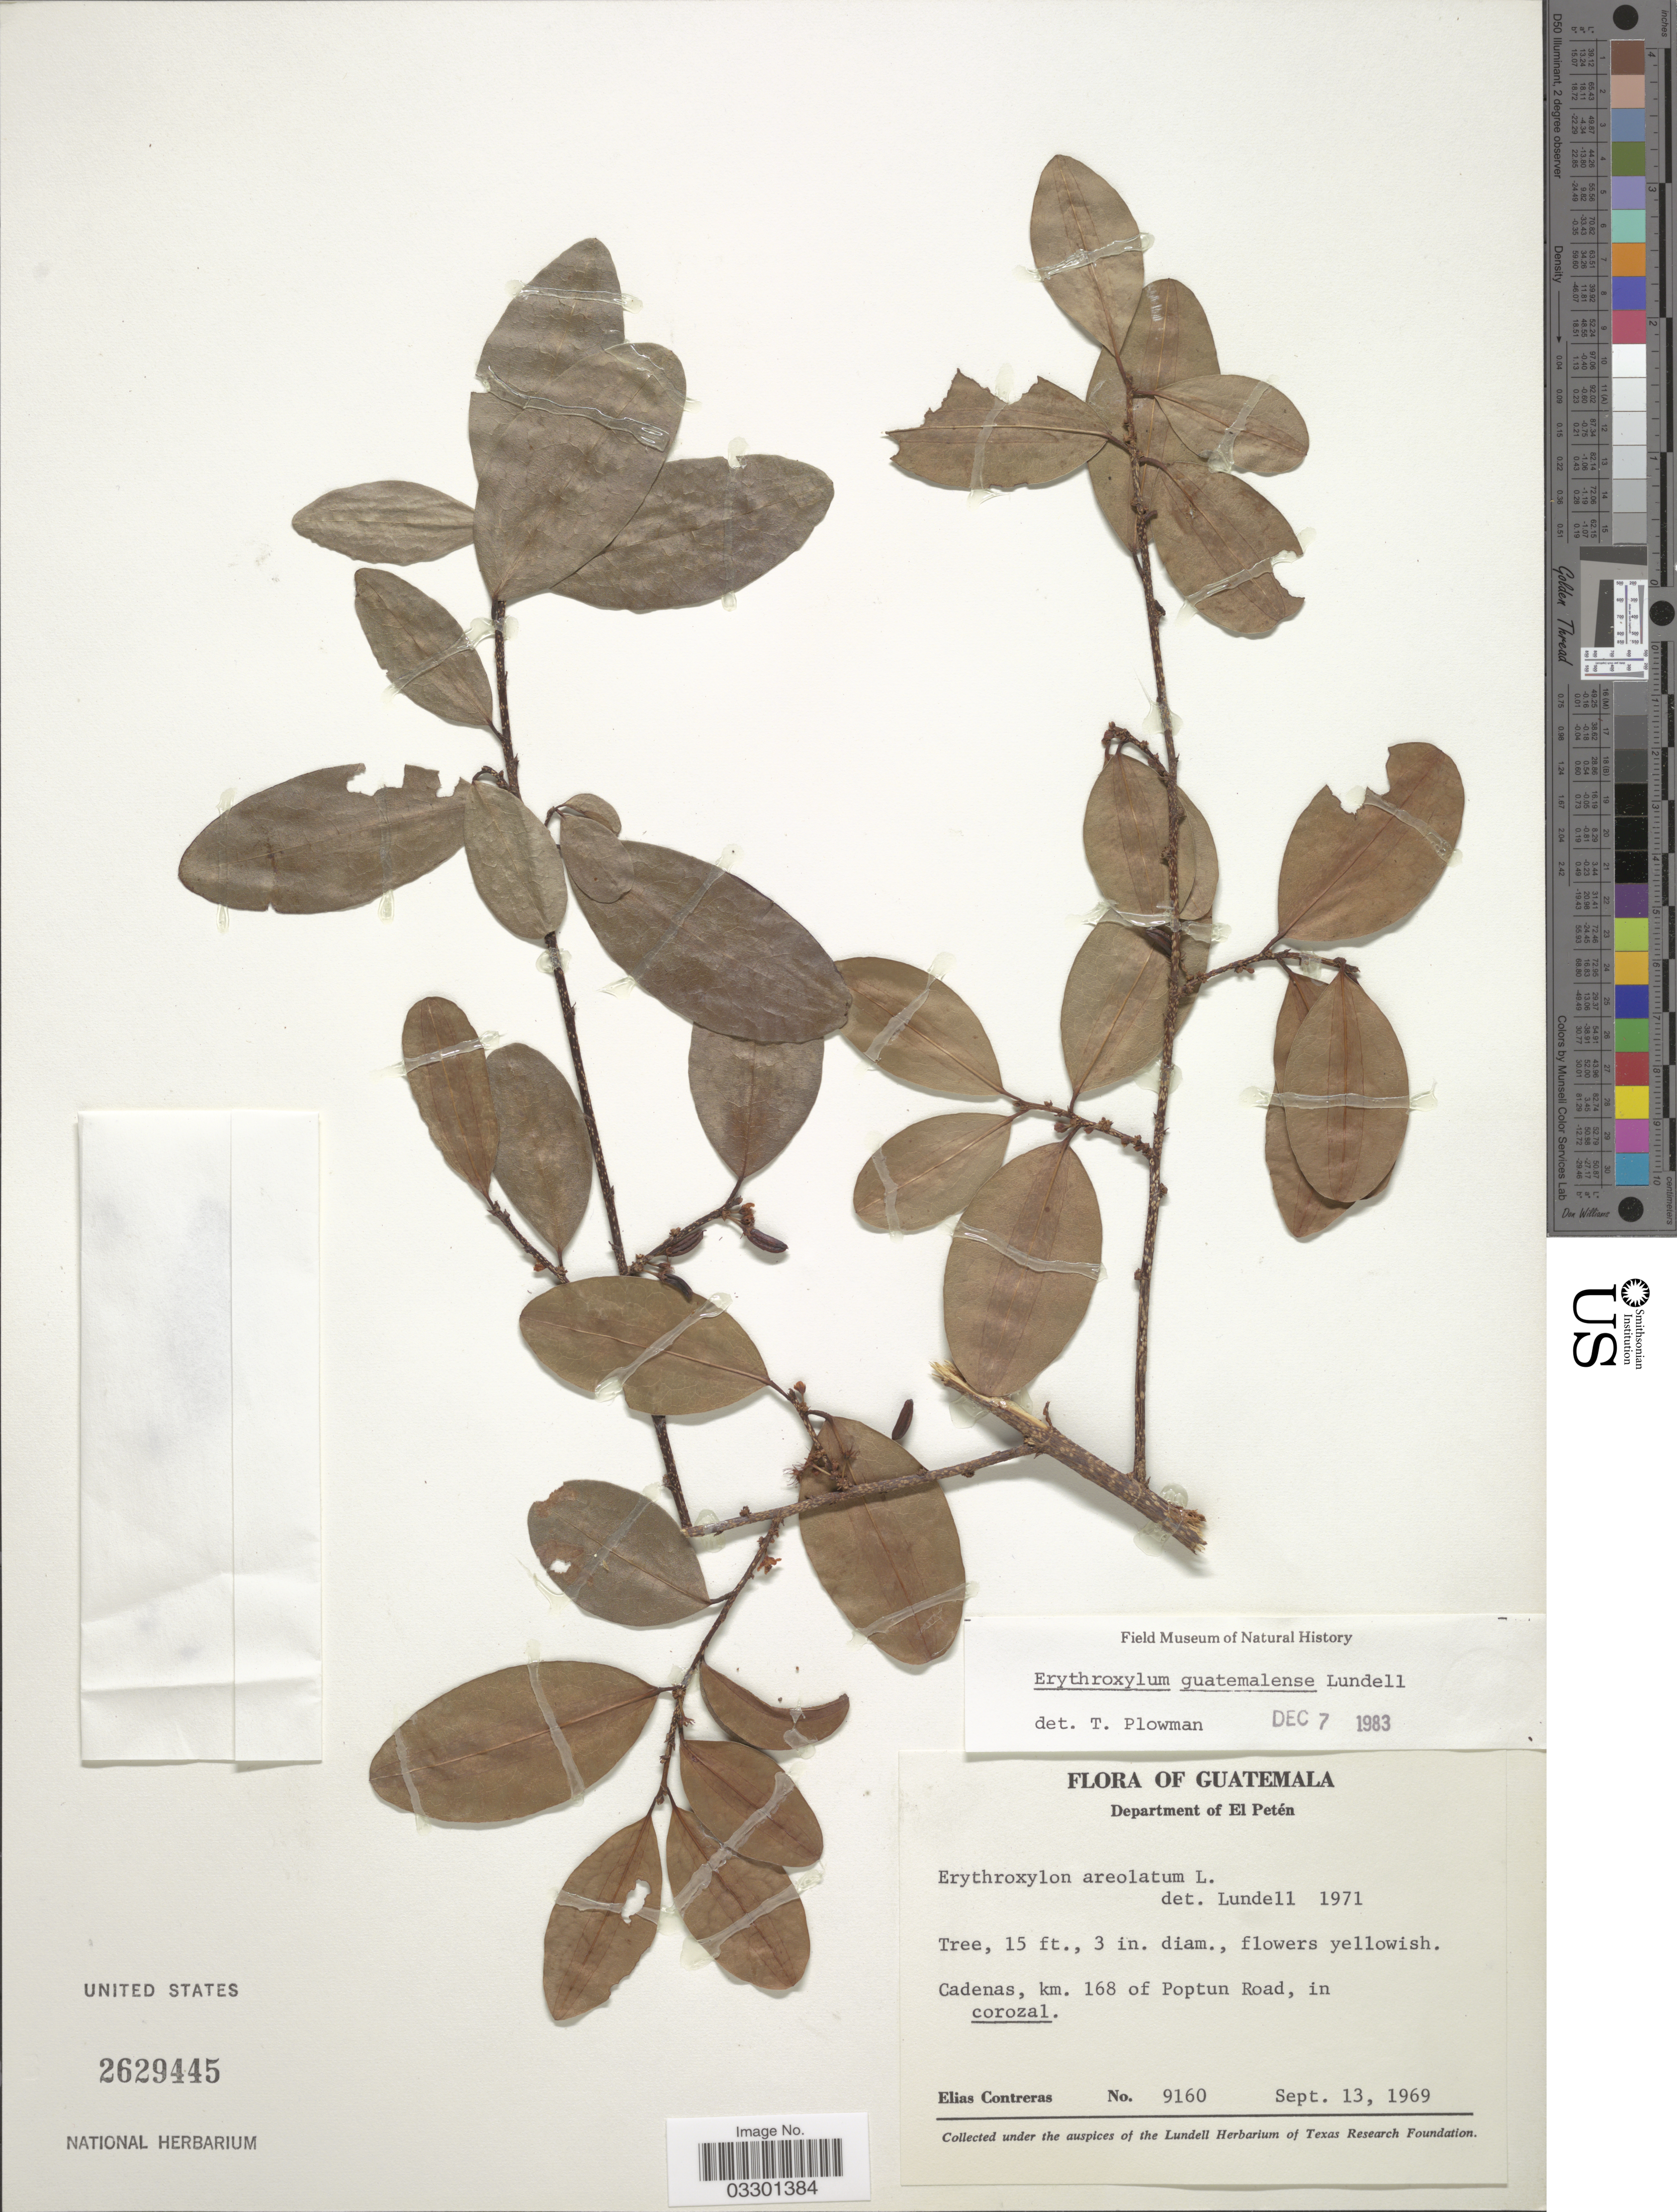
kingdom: Plantae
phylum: Tracheophyta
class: Magnoliopsida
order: Malpighiales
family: Erythroxylaceae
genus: Erythroxylum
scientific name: Erythroxylum guatemalense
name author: Lundell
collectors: E. Contreras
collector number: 9160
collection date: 1969-09-13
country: Guatemala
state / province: El Petén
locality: Department of El Petén. Cadenas, km. 168 of Poptun Road, in corozal.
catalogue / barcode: US 2629445